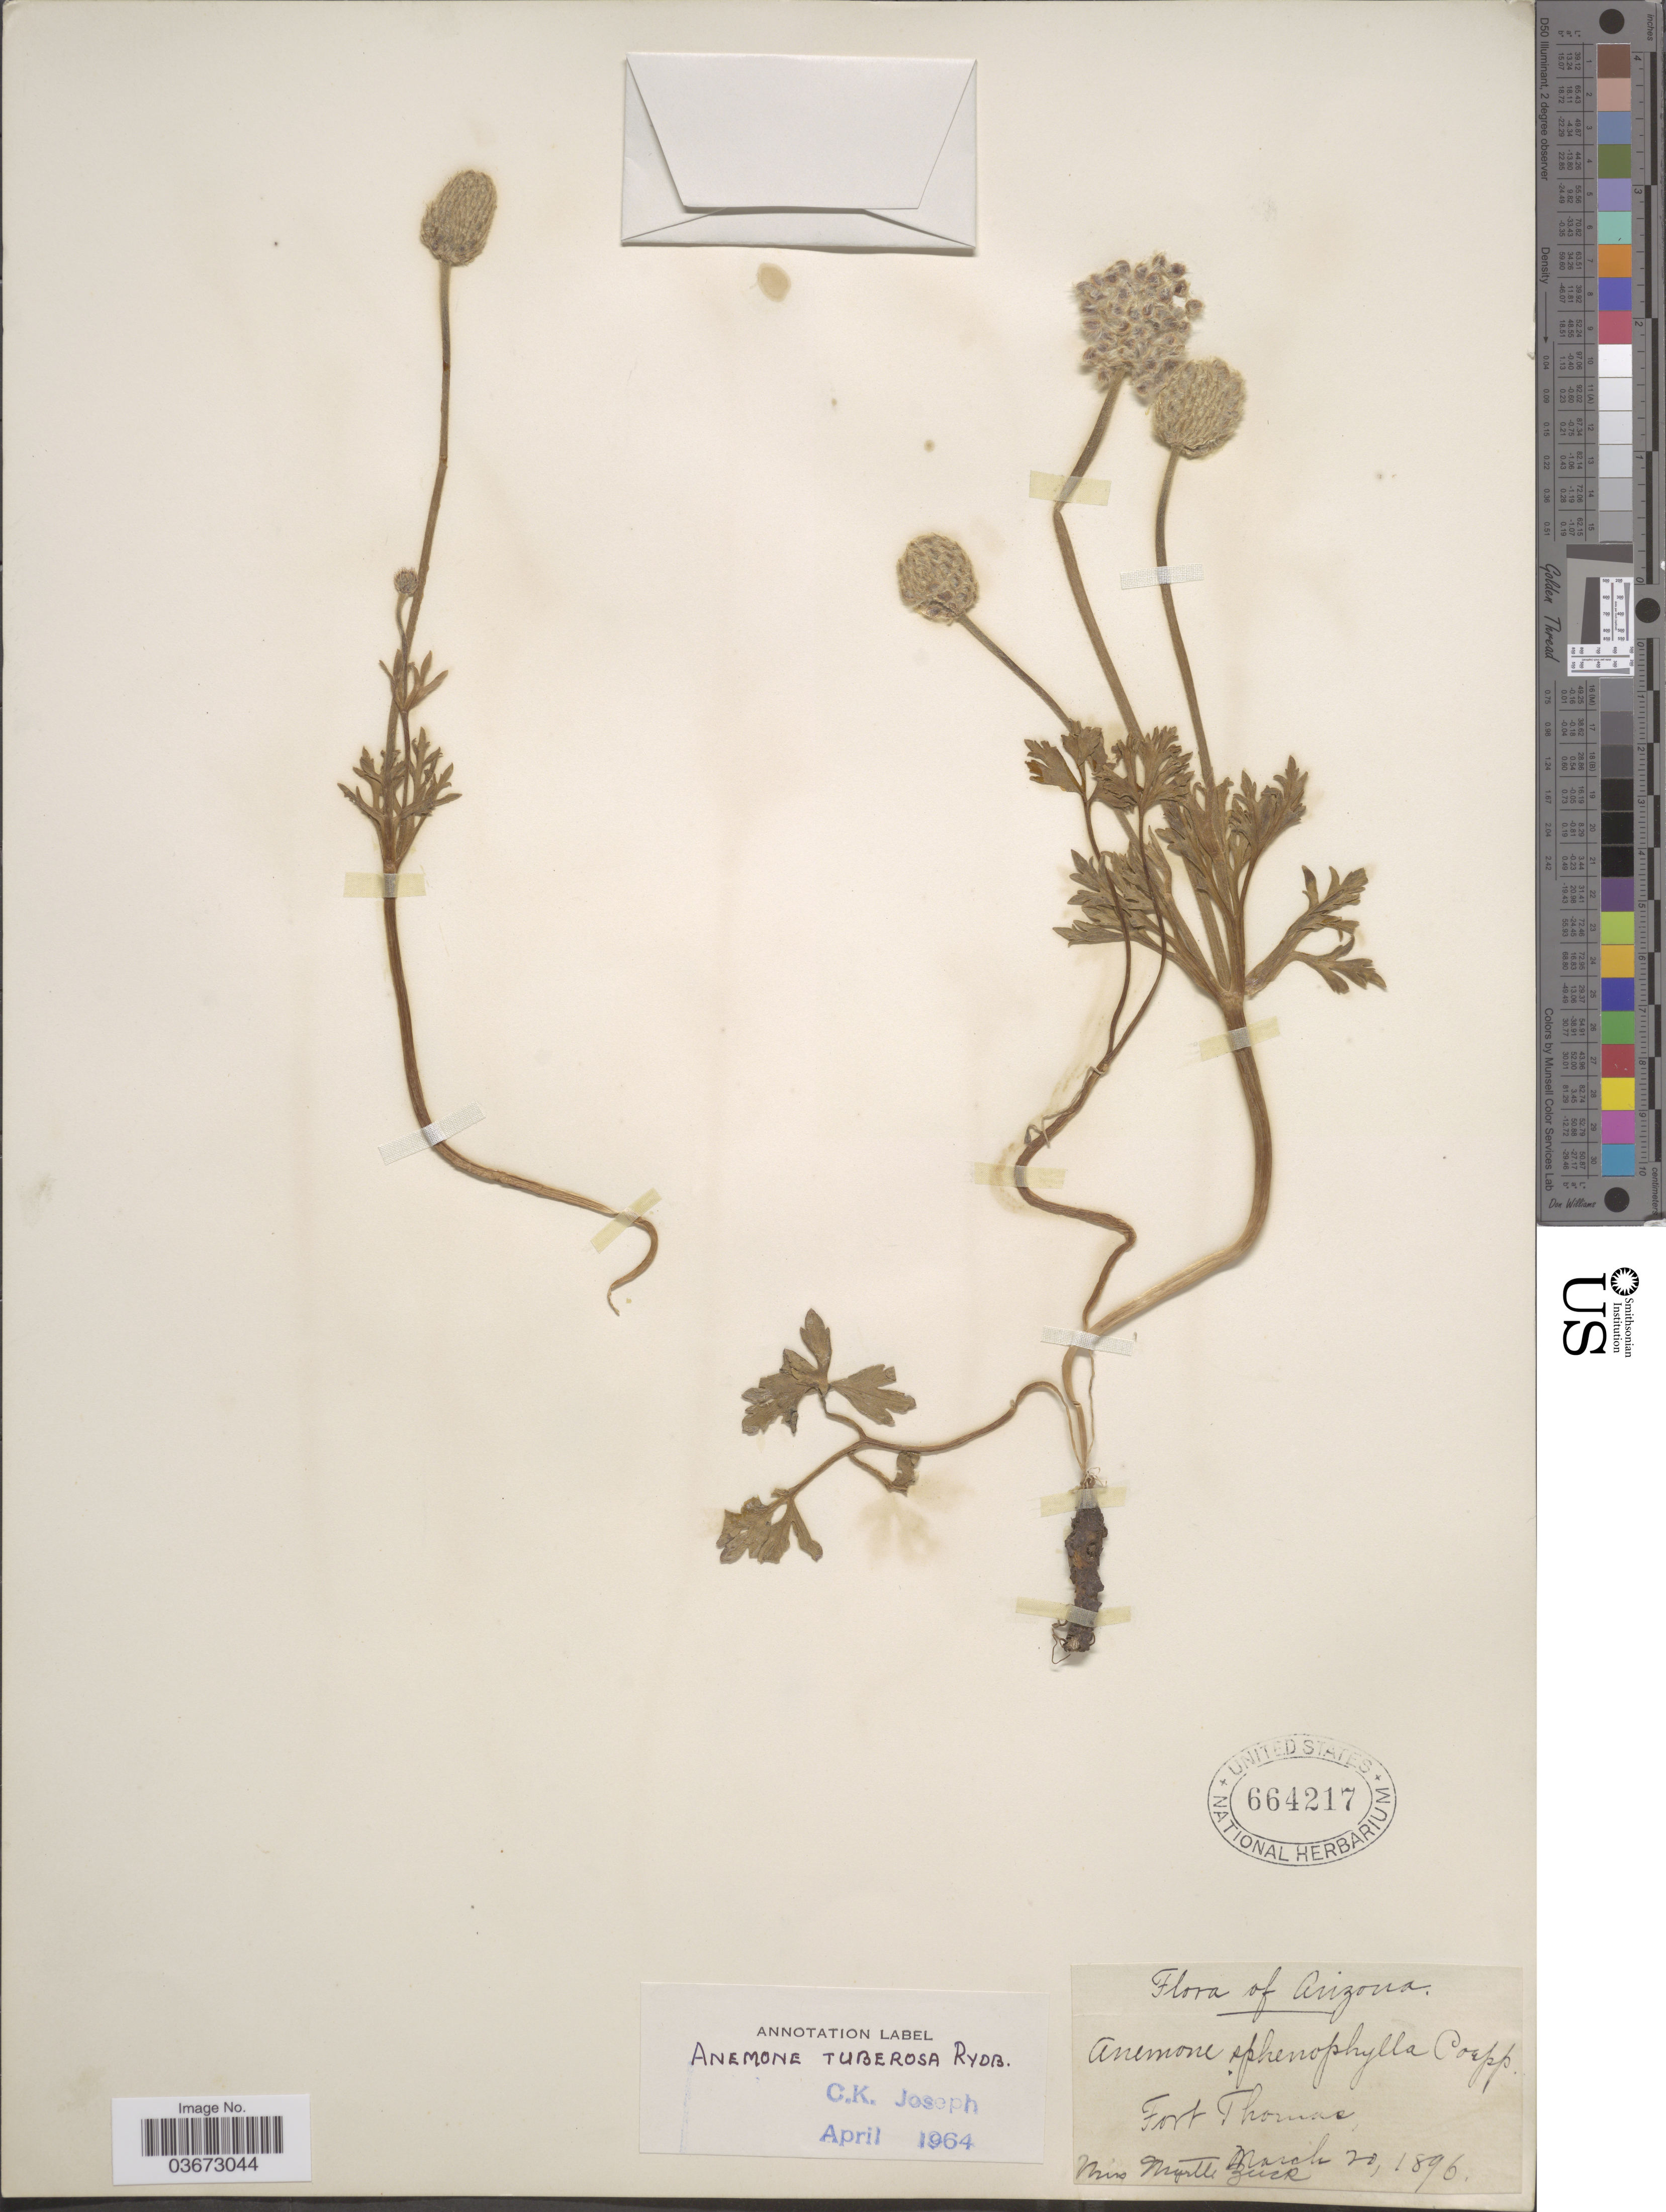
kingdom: Plantae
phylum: Tracheophyta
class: Magnoliopsida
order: Ranunculales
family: Ranunculaceae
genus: Anemone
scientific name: Anemone tuberosa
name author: Rydb.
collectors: M. Zuck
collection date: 1896-03-20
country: United States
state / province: Arizona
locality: Fort Thomas.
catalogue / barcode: US 664217